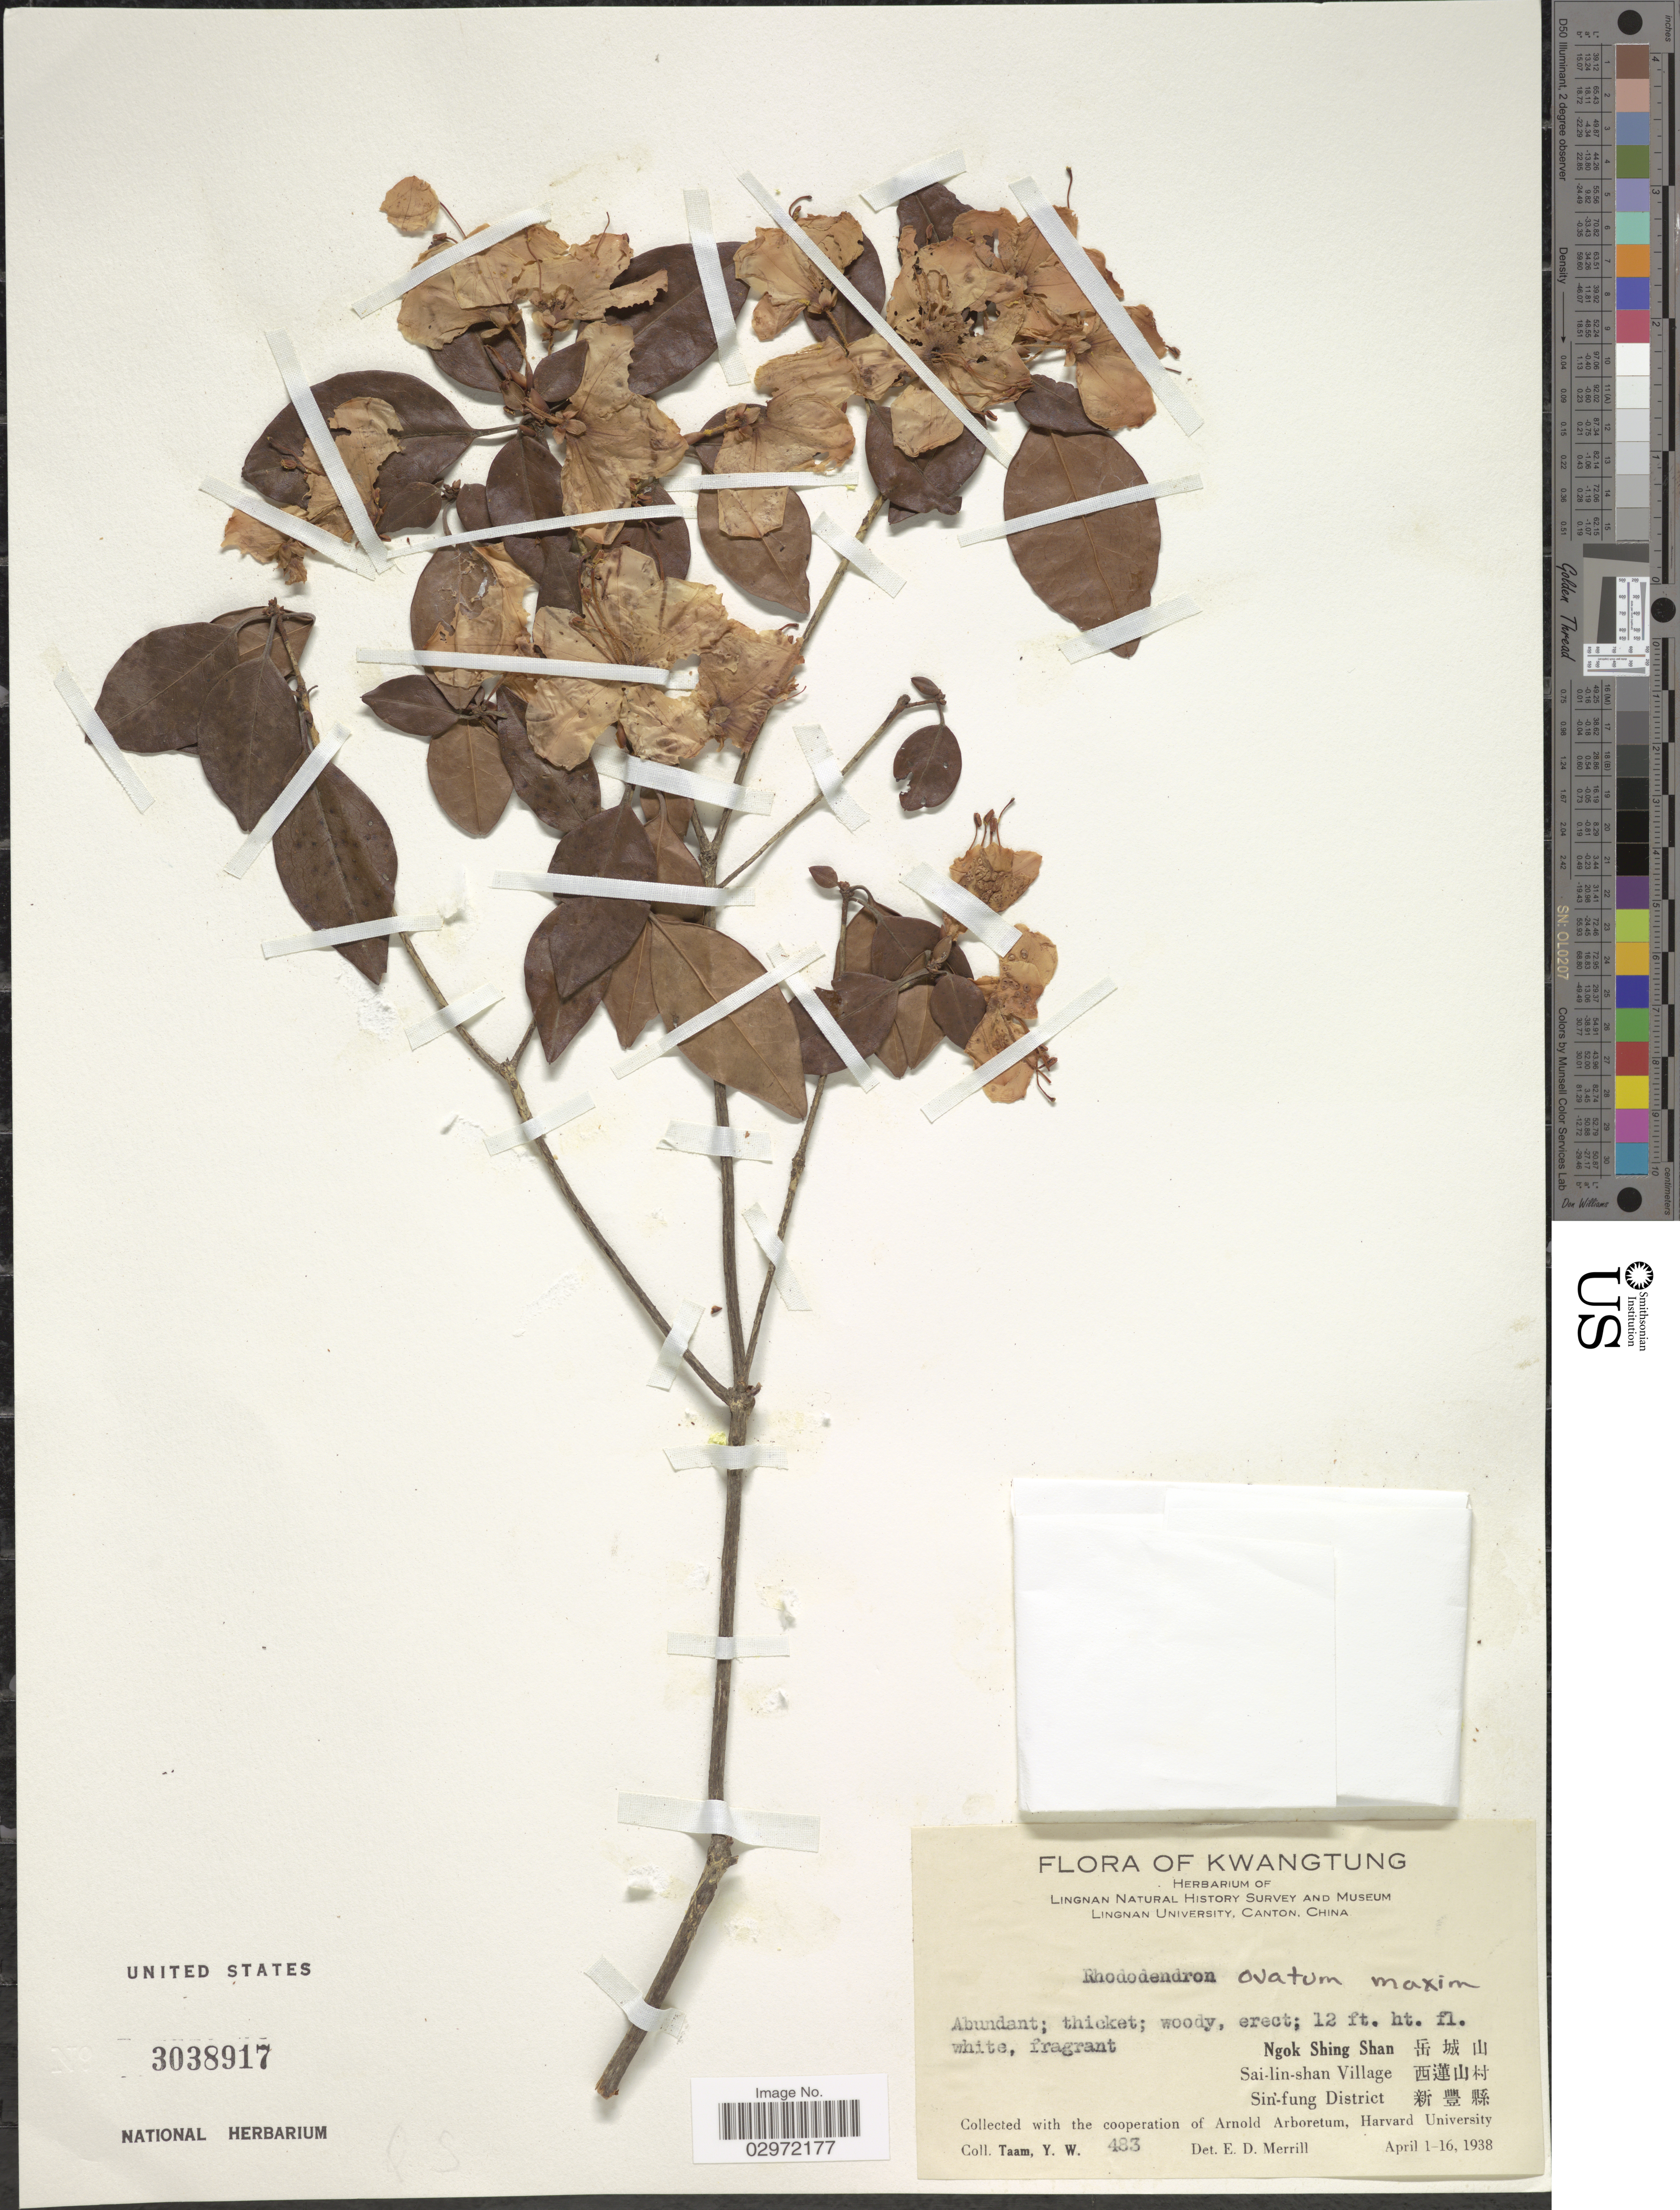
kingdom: Plantae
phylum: Tracheophyta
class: Magnoliopsida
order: Ericales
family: Ericaceae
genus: Rhododendron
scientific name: Rhododendron ovatum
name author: (Lindl.) Planch. ex Maxim.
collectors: Y. W. Taam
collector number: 483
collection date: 1938-04-01/1938-04-16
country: China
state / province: Guangdong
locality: Kwangtung. Ngok Shing Shan. Sai-lin-shan Village. Sin'-fung District.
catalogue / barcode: US 3038917